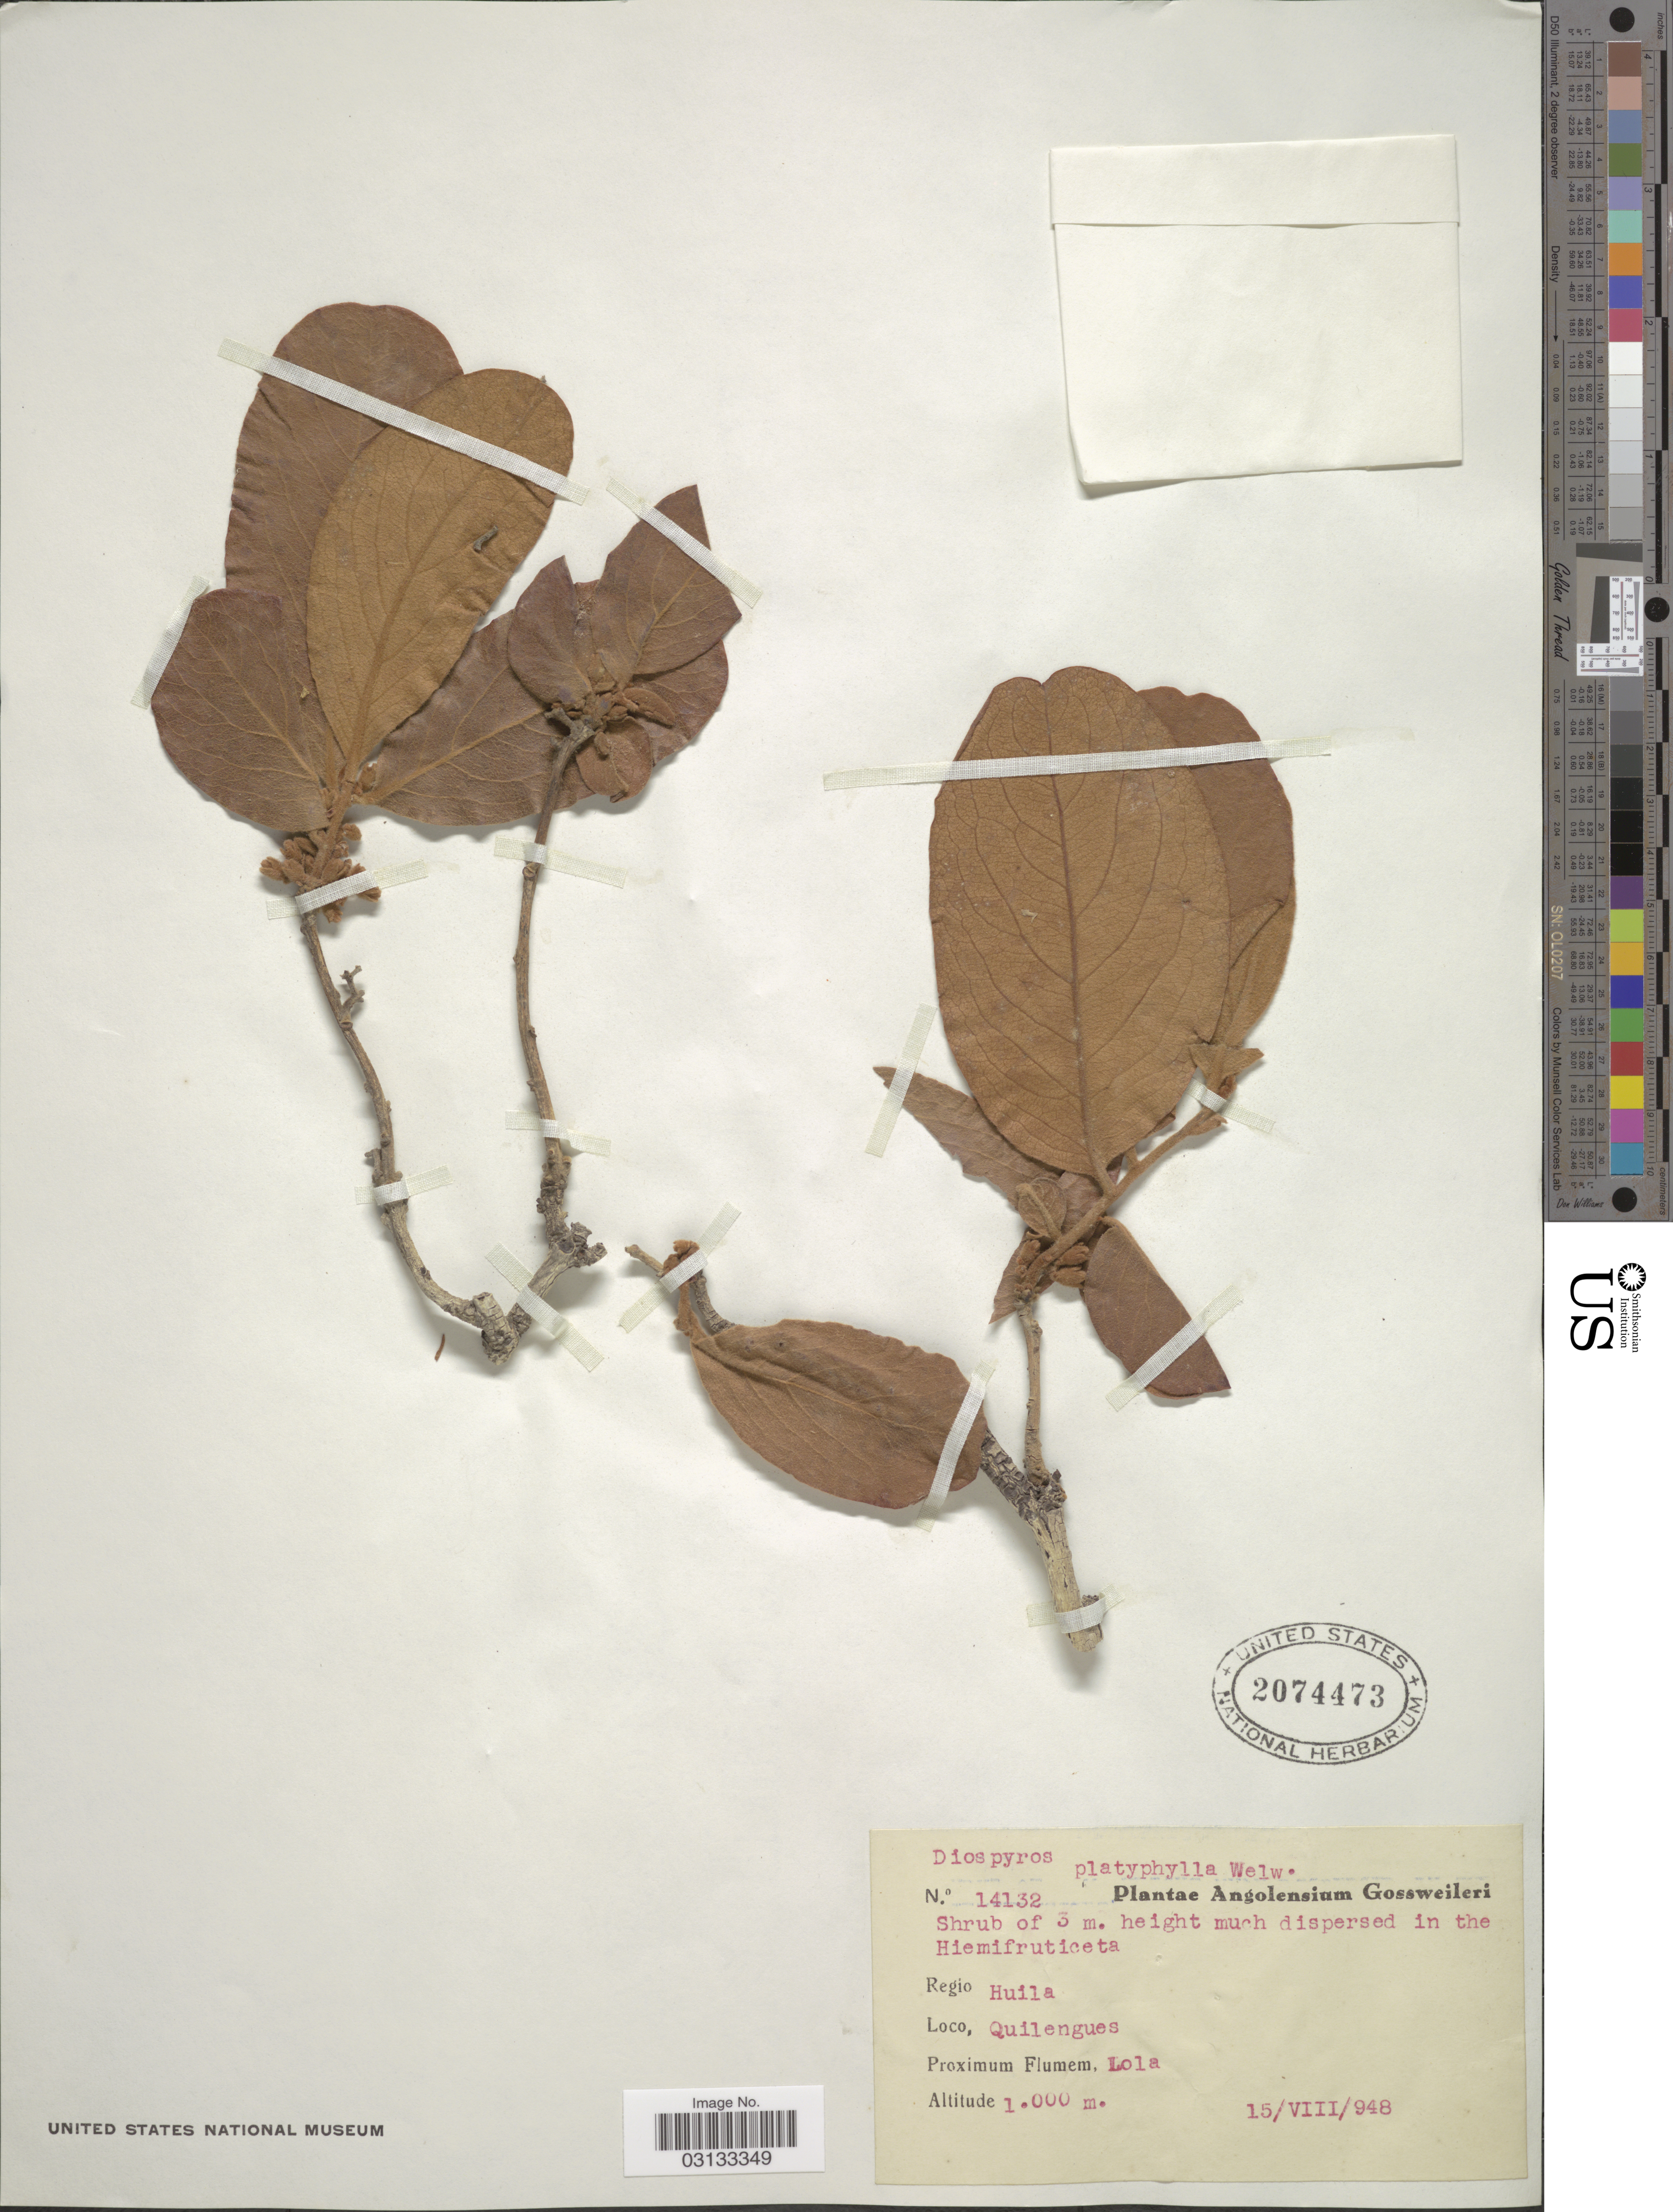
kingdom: Plantae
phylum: Tracheophyta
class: Magnoliopsida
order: Ericales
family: Ebenaceae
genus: Diospyros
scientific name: Diospyros platyphylla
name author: Hiern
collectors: -. Gossweiler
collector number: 14132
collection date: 1948-08-15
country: Angola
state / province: Huila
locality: Regio Huila, Quilengues.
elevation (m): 1000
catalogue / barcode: US 2074473